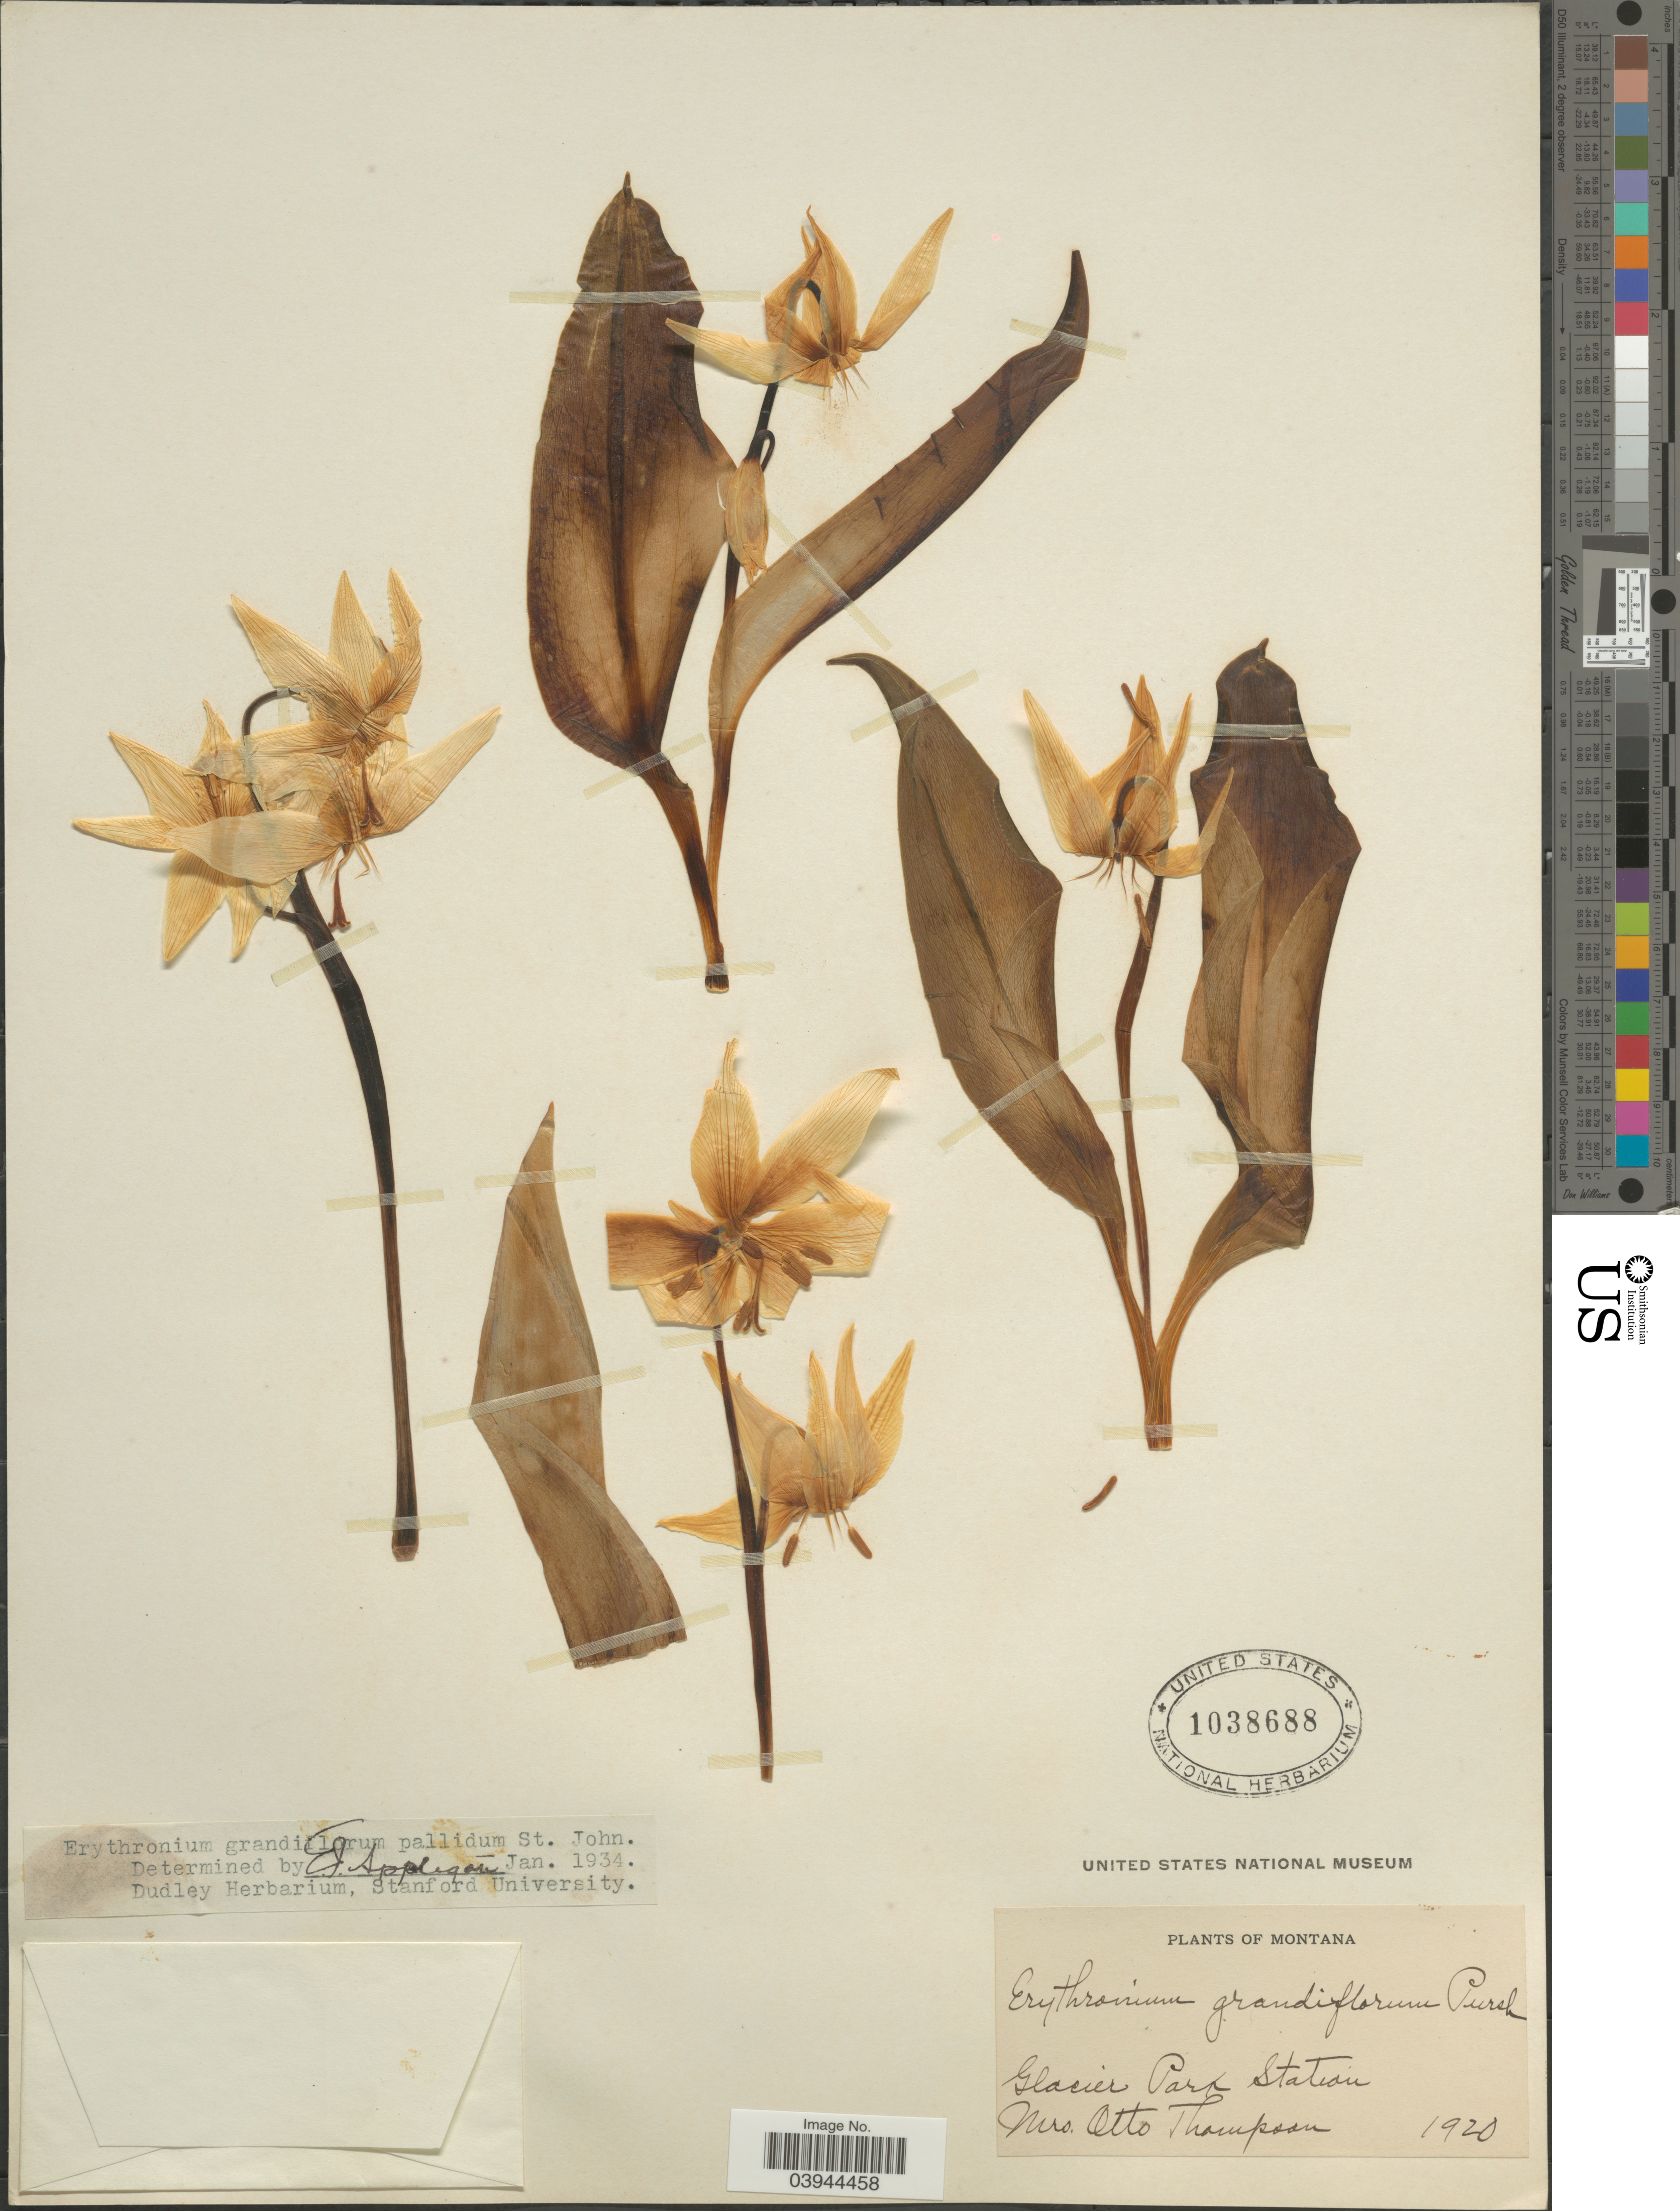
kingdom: Plantae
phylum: Tracheophyta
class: Liliopsida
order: Liliales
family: Liliaceae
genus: Erythronium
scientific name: Erythronium grandiflorum var. pallidum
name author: H. St. John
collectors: O. Thompson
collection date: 1920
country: United States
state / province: Montana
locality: Glacier Park Station.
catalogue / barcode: US 1038688